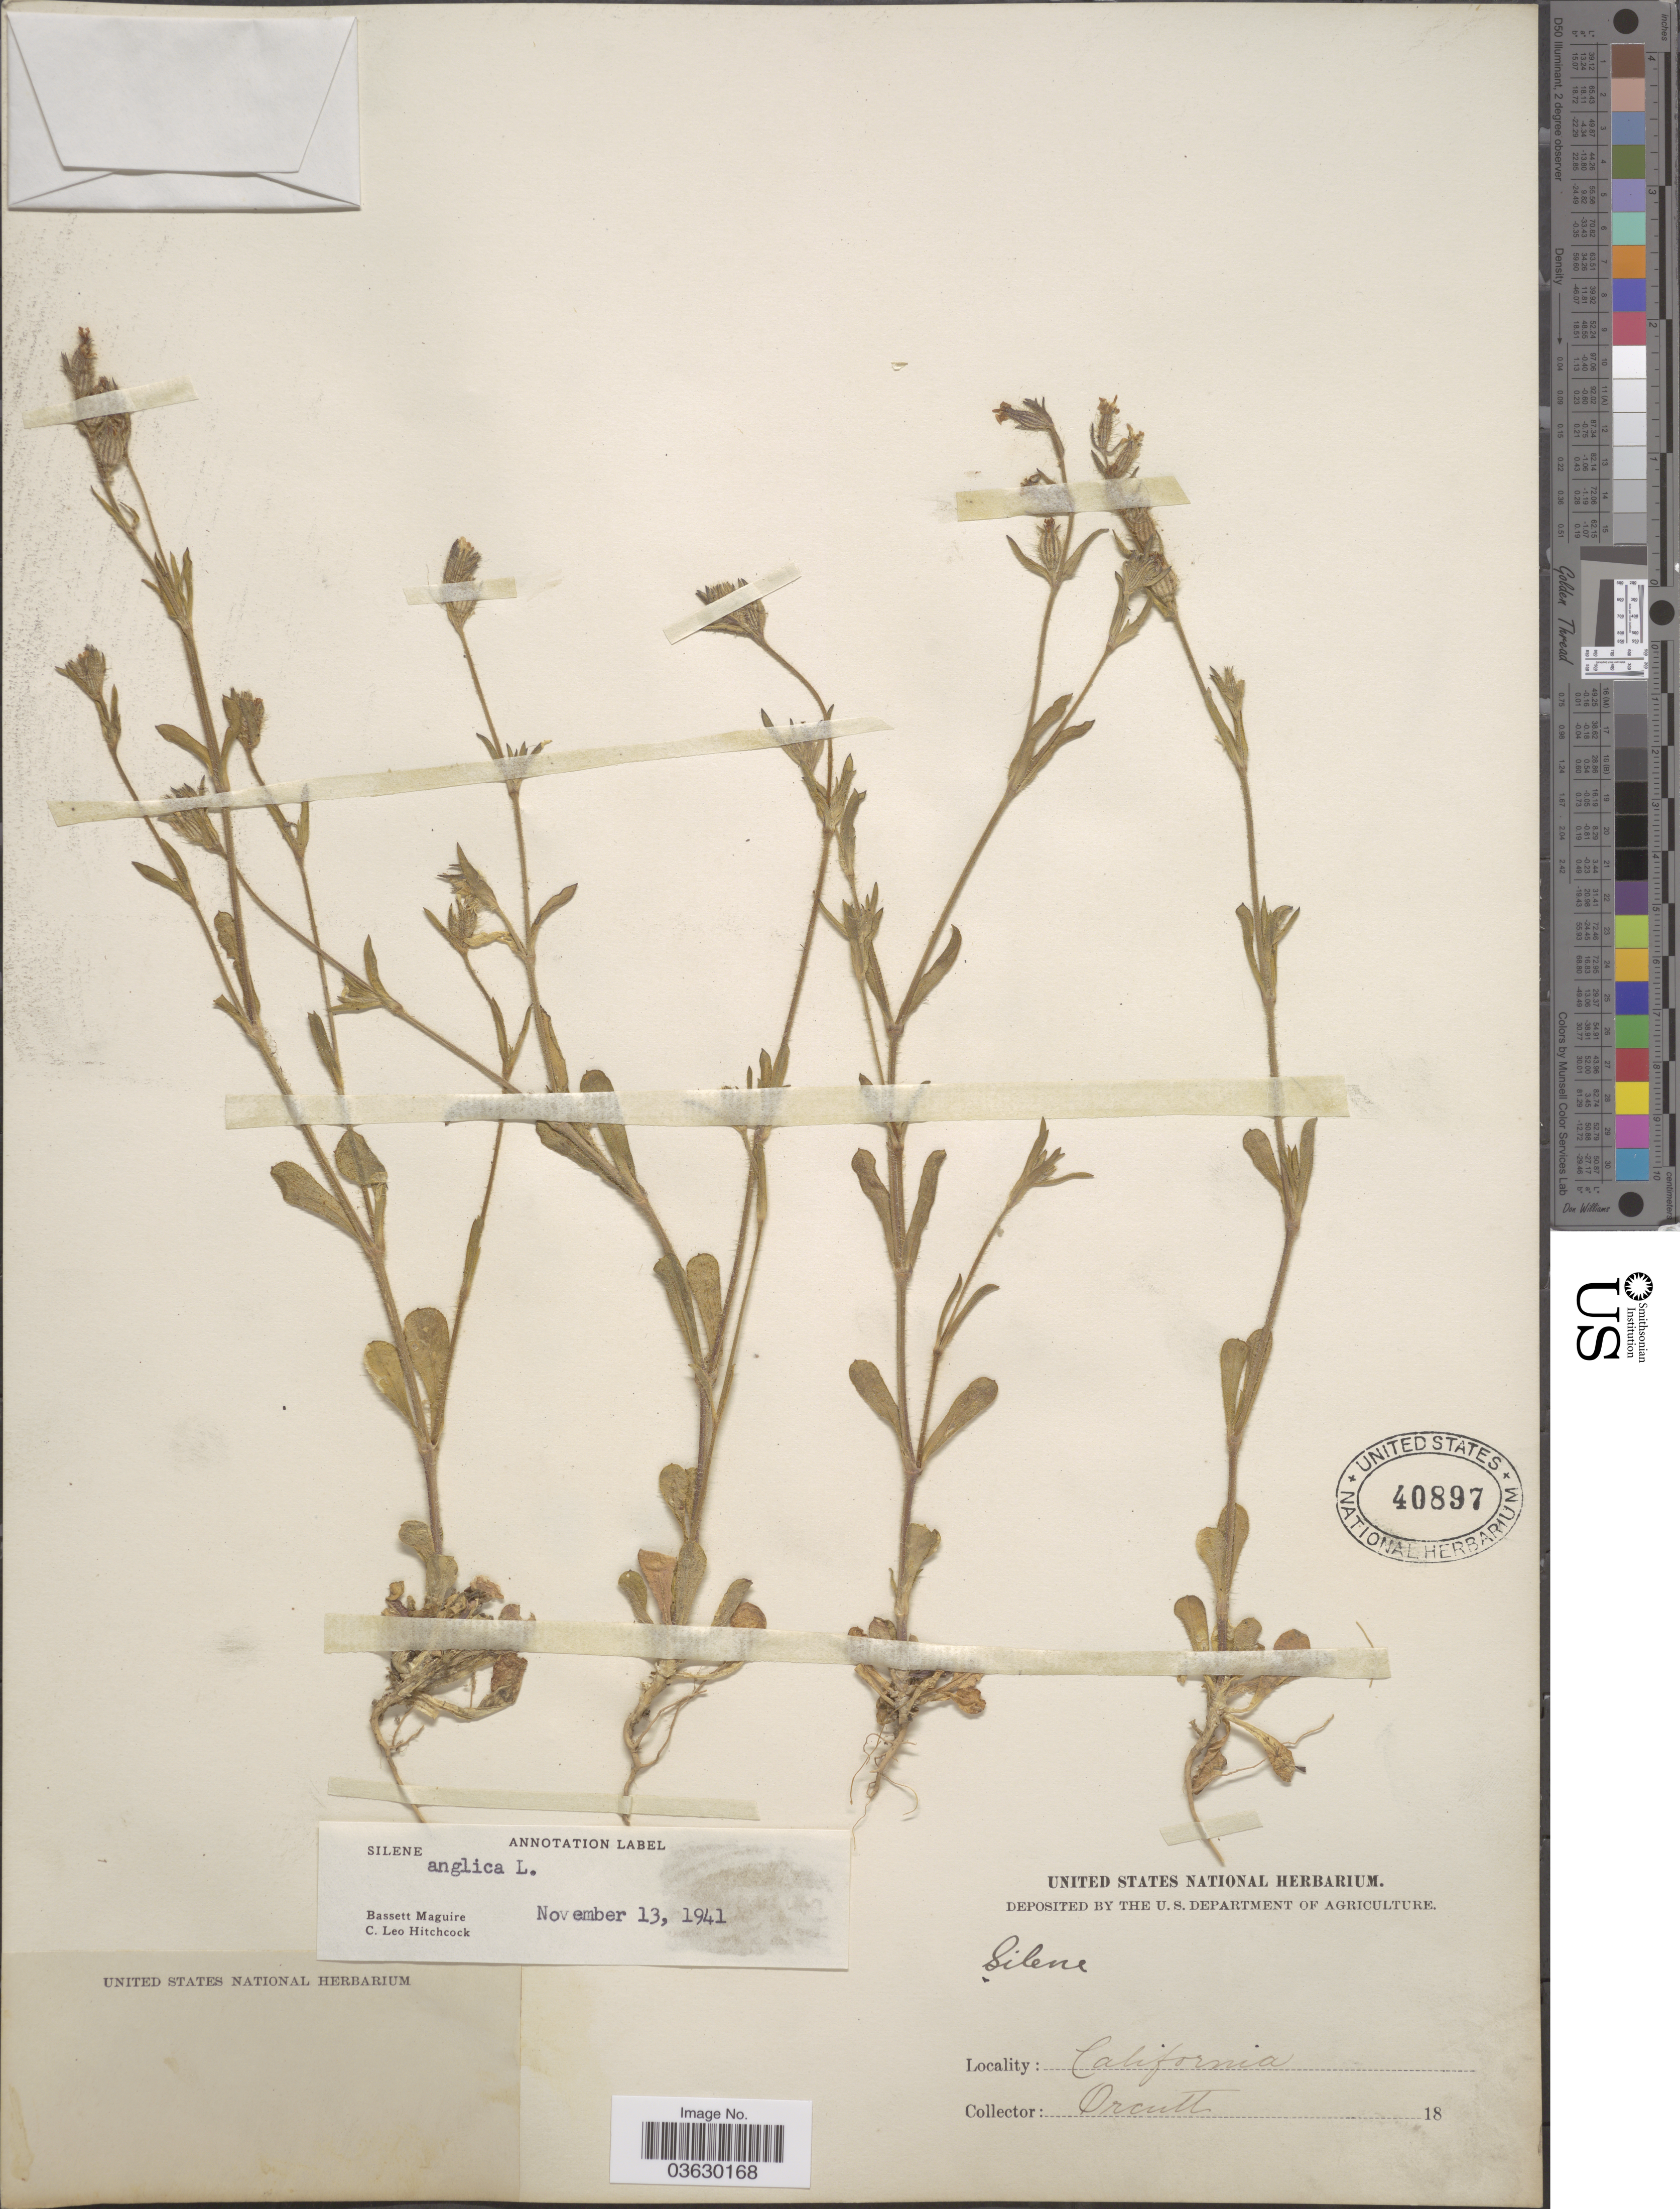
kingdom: Plantae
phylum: Tracheophyta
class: Magnoliopsida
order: Caryophyllales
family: Caryophyllaceae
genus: Silene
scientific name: Silene anglica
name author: L.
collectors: -- Orcutt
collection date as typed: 18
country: United States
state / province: California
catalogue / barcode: US 40897